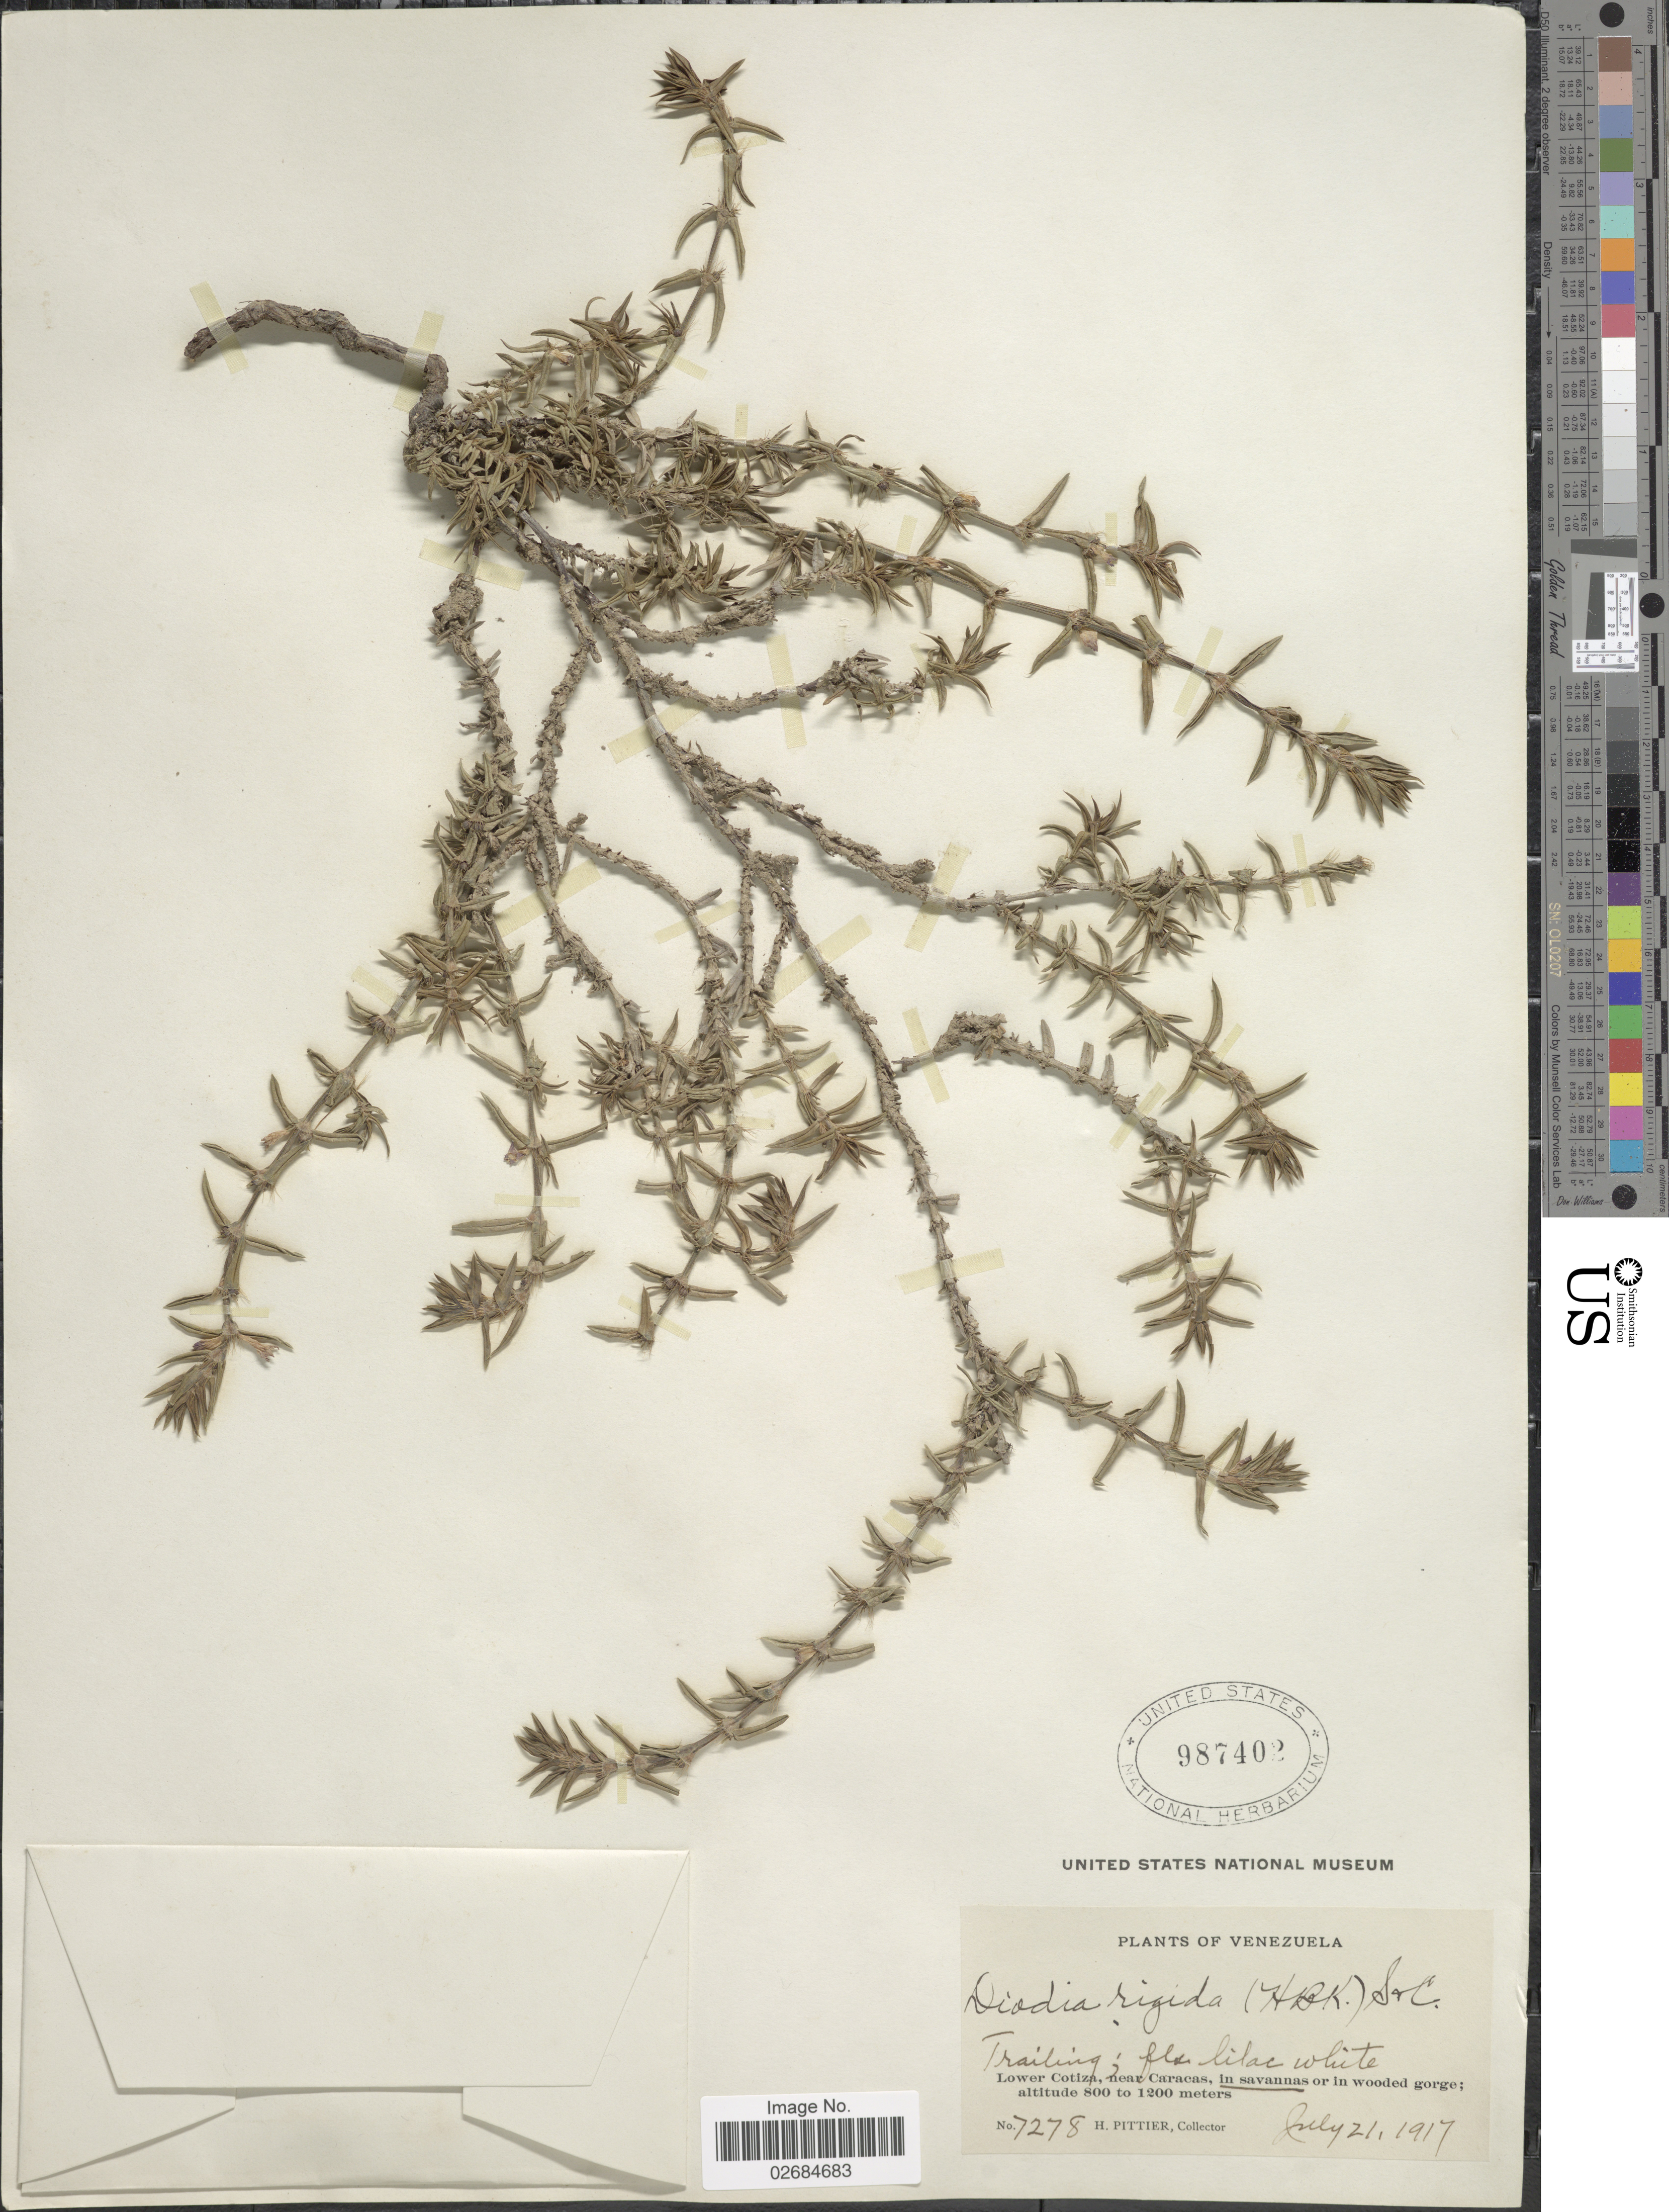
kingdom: Plantae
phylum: Tracheophyta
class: Magnoliopsida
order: Gentianales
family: Rubiaceae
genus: Diodia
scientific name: Diodia apiculata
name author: (Willd. ex Roem. & Schult.) K. Schum.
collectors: H. F. Pittier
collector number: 7278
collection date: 1918-07-21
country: Venezuela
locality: Trailing, Lower Cotiza, near Caracas, in savannas or in wooded gorge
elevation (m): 800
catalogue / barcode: US 987402